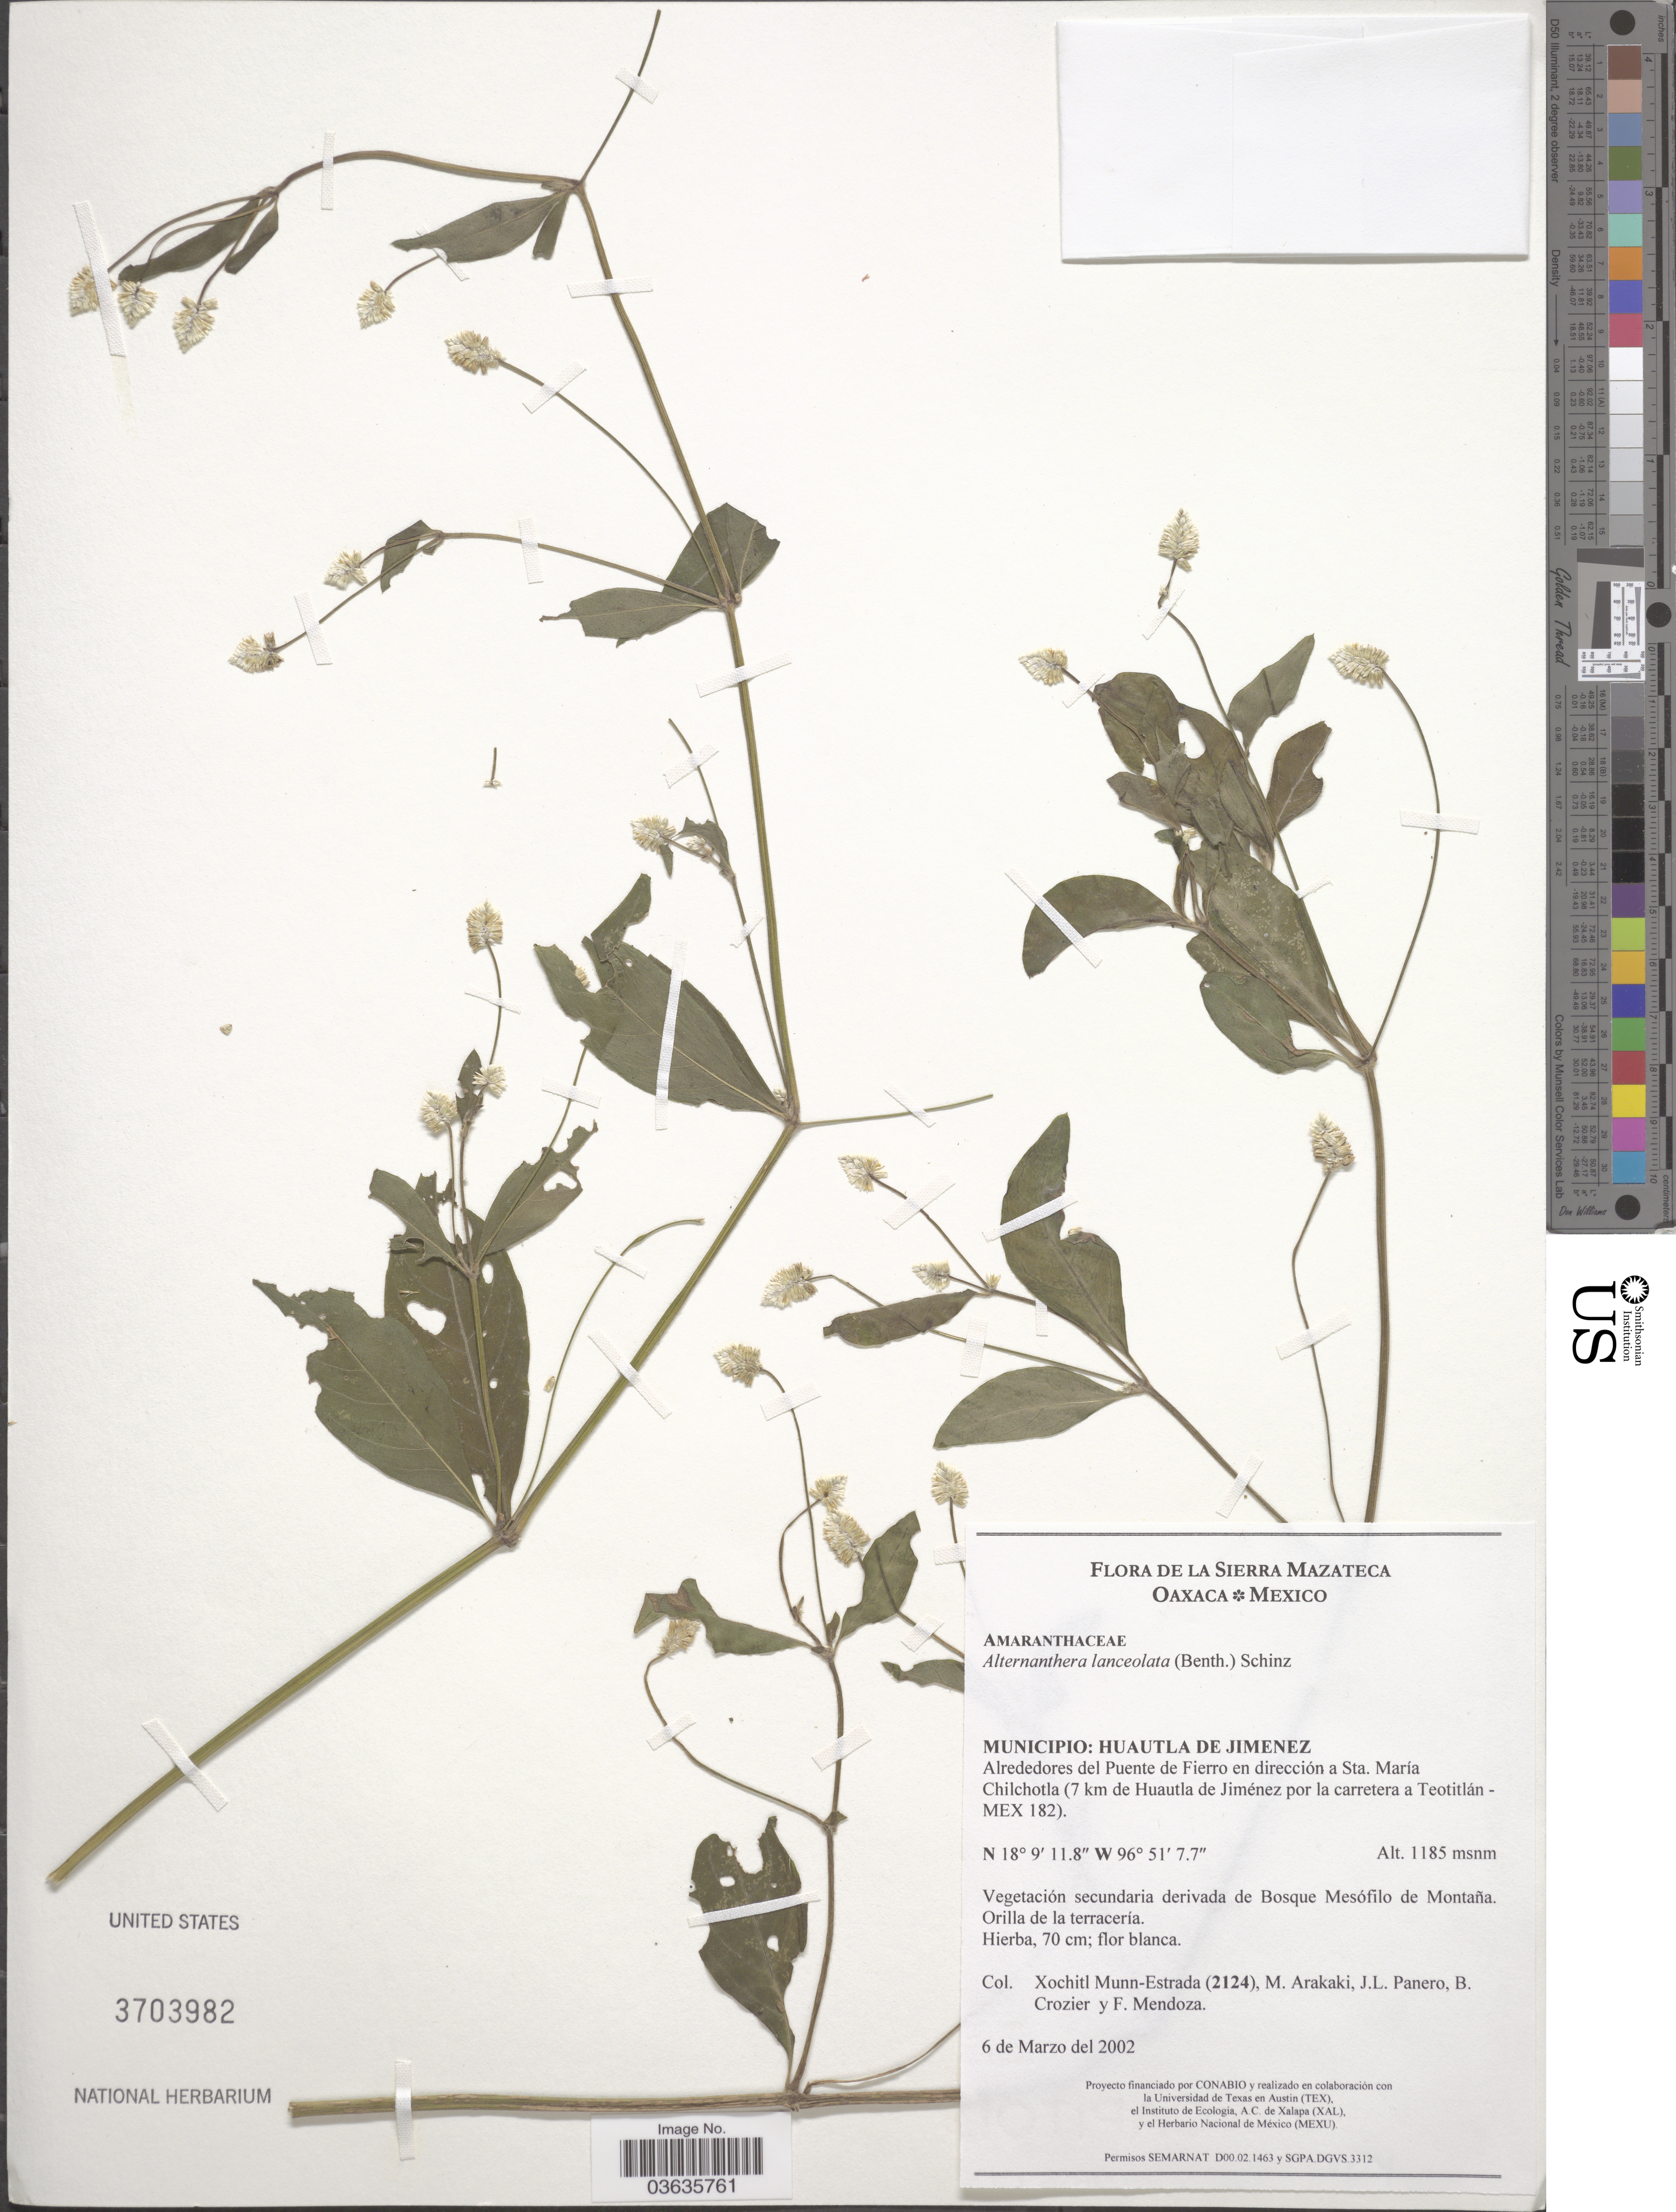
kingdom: Plantae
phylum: Tracheophyta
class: Magnoliopsida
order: Caryophyllales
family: Amaranthaceae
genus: Alternanthera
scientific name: Alternanthera lanceolata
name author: (Benth.) Schinz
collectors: X. Munn-Estrada, M. Arakaki, J. L. Panero, B. Crozier & F. Mendoza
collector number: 2124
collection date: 2002-03-06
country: Mexico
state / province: Oaxaca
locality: Sierra de Mazateca. Municipio: Huautla de Jimenez. Alrededores del Puente de Fierro en dirección a Sta. María Chilchotla (7 km de Huautla de Jiménez por la carretera a Teotitlán - MEX 182).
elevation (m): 1185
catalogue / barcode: US 3703982